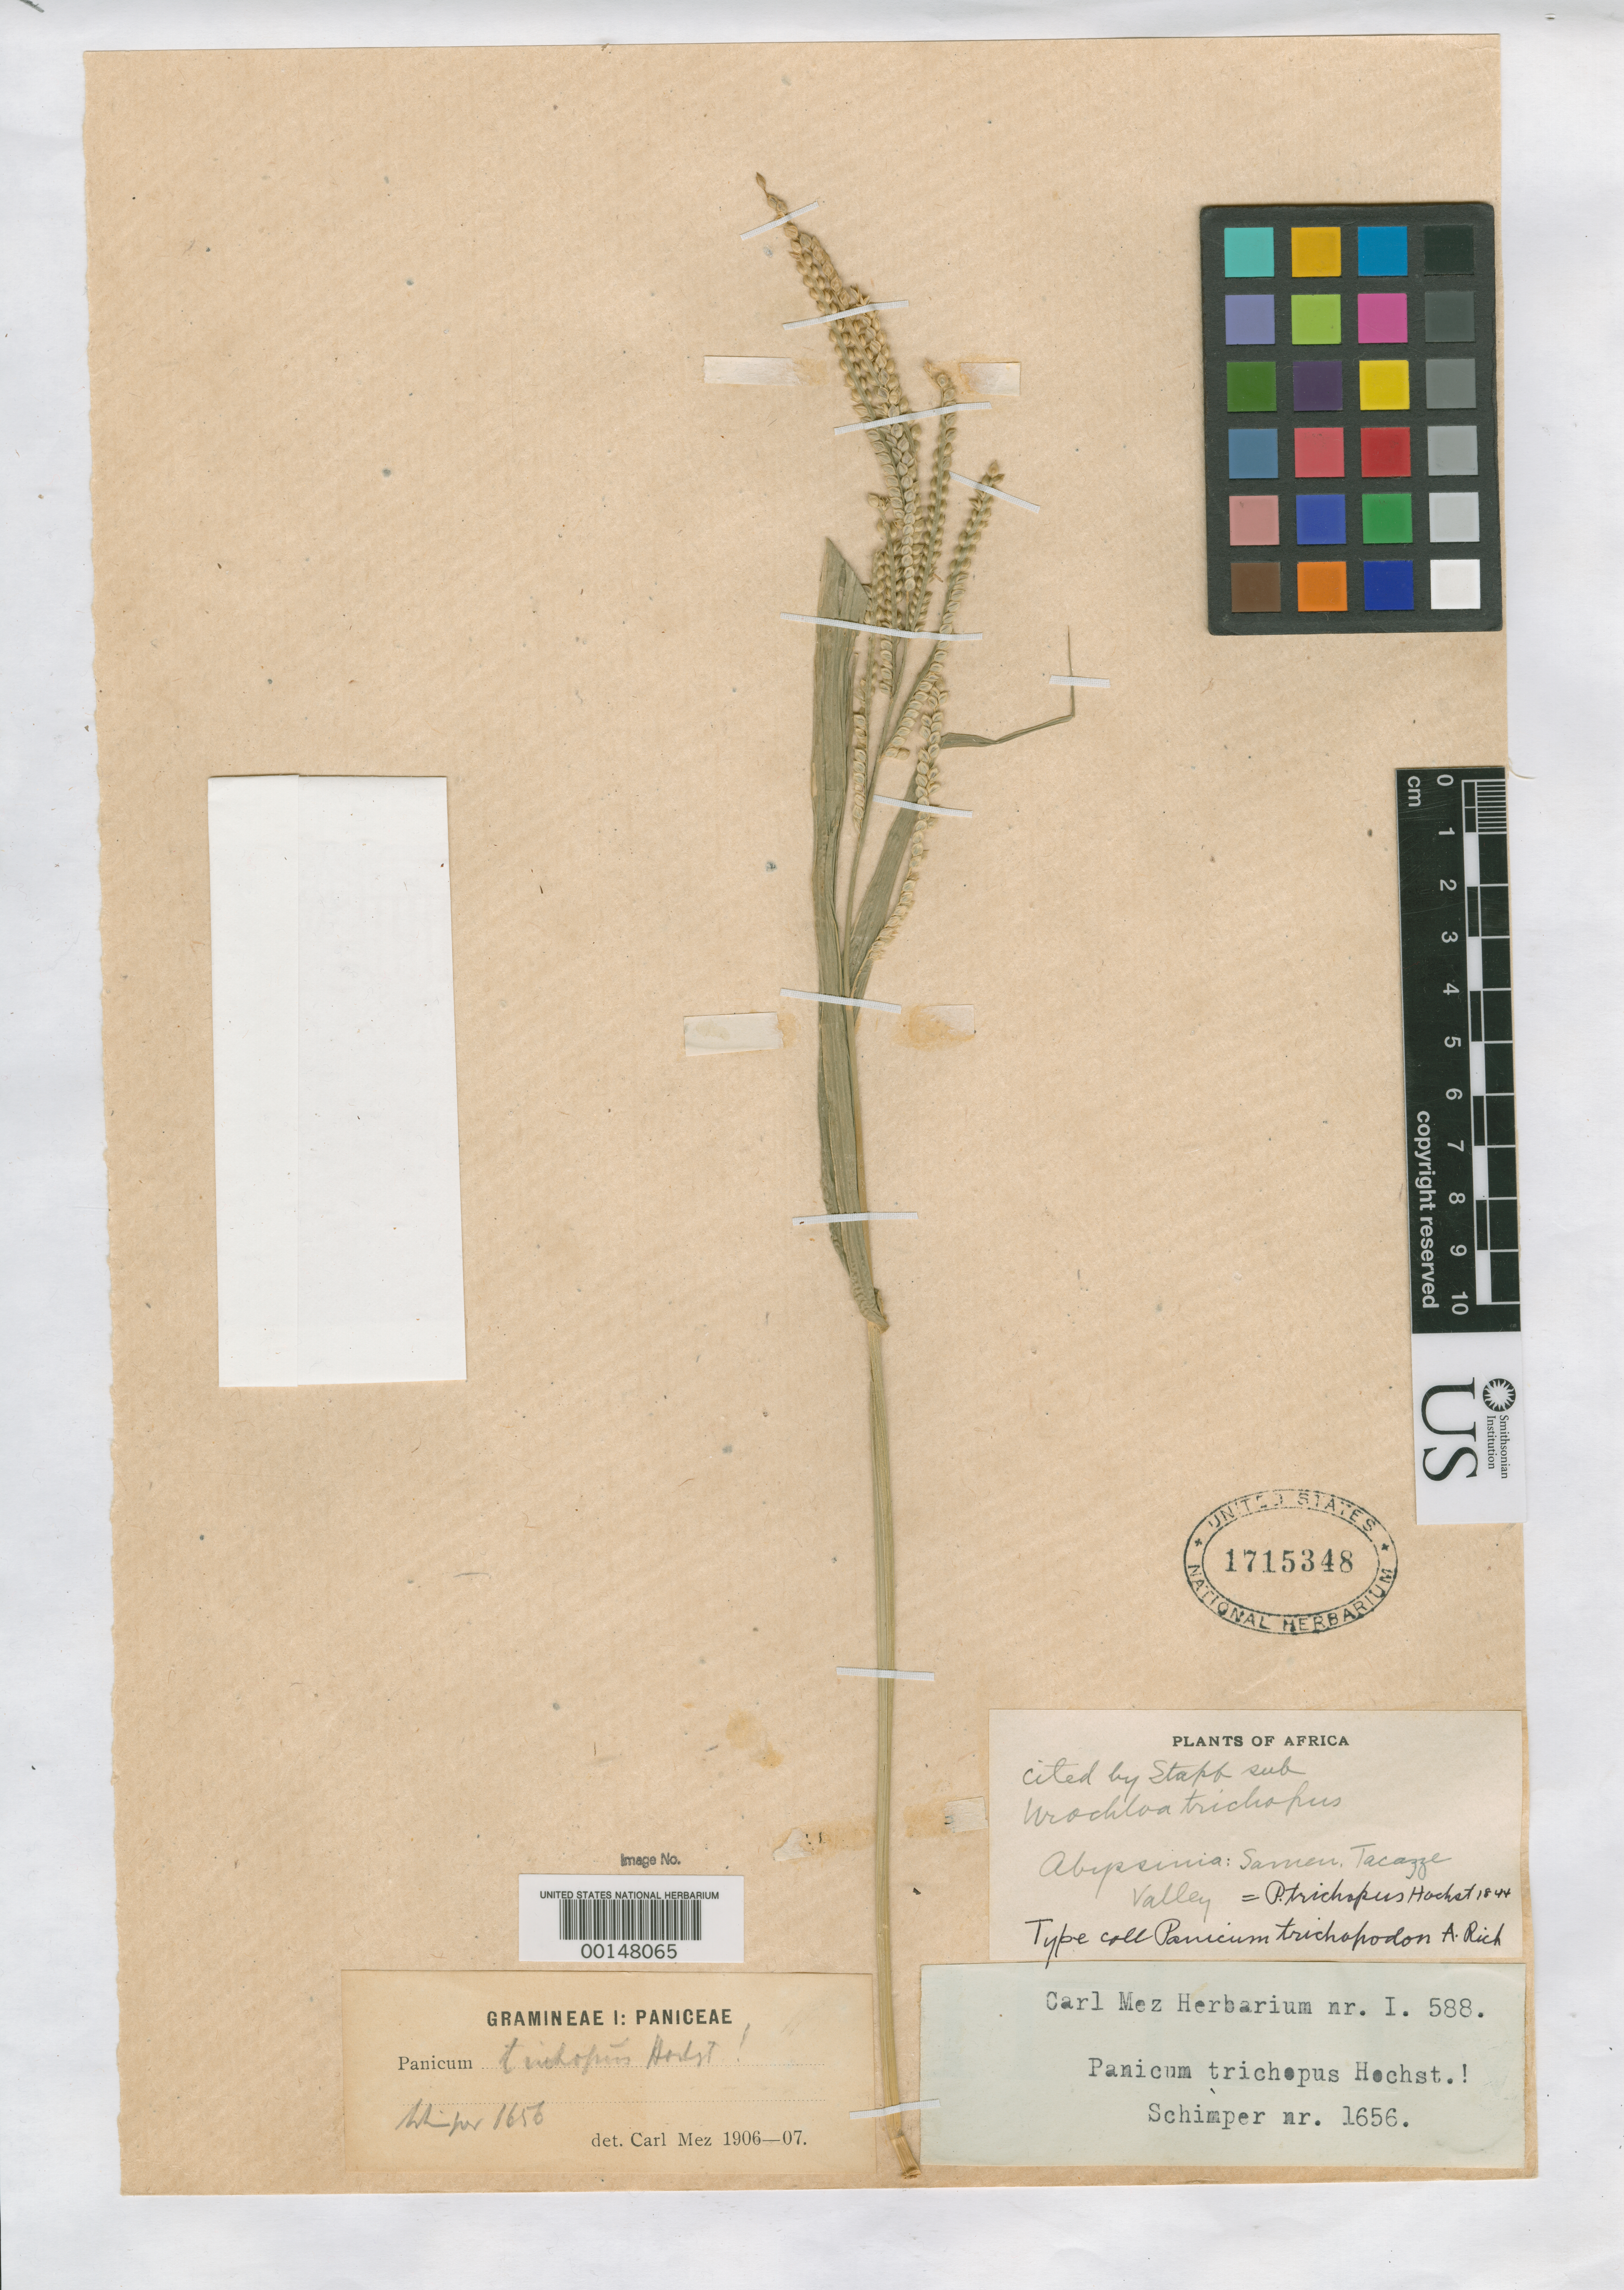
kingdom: Plantae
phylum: Tracheophyta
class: Liliopsida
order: Poales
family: Poaceae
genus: Panicum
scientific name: Panicum trichopodon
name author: A. Rich.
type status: Isosyntype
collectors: G. W. Schimper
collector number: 1656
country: Ethiopia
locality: Jacayze Valley near Jchelatchekanne. (Samen)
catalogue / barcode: US 1715348